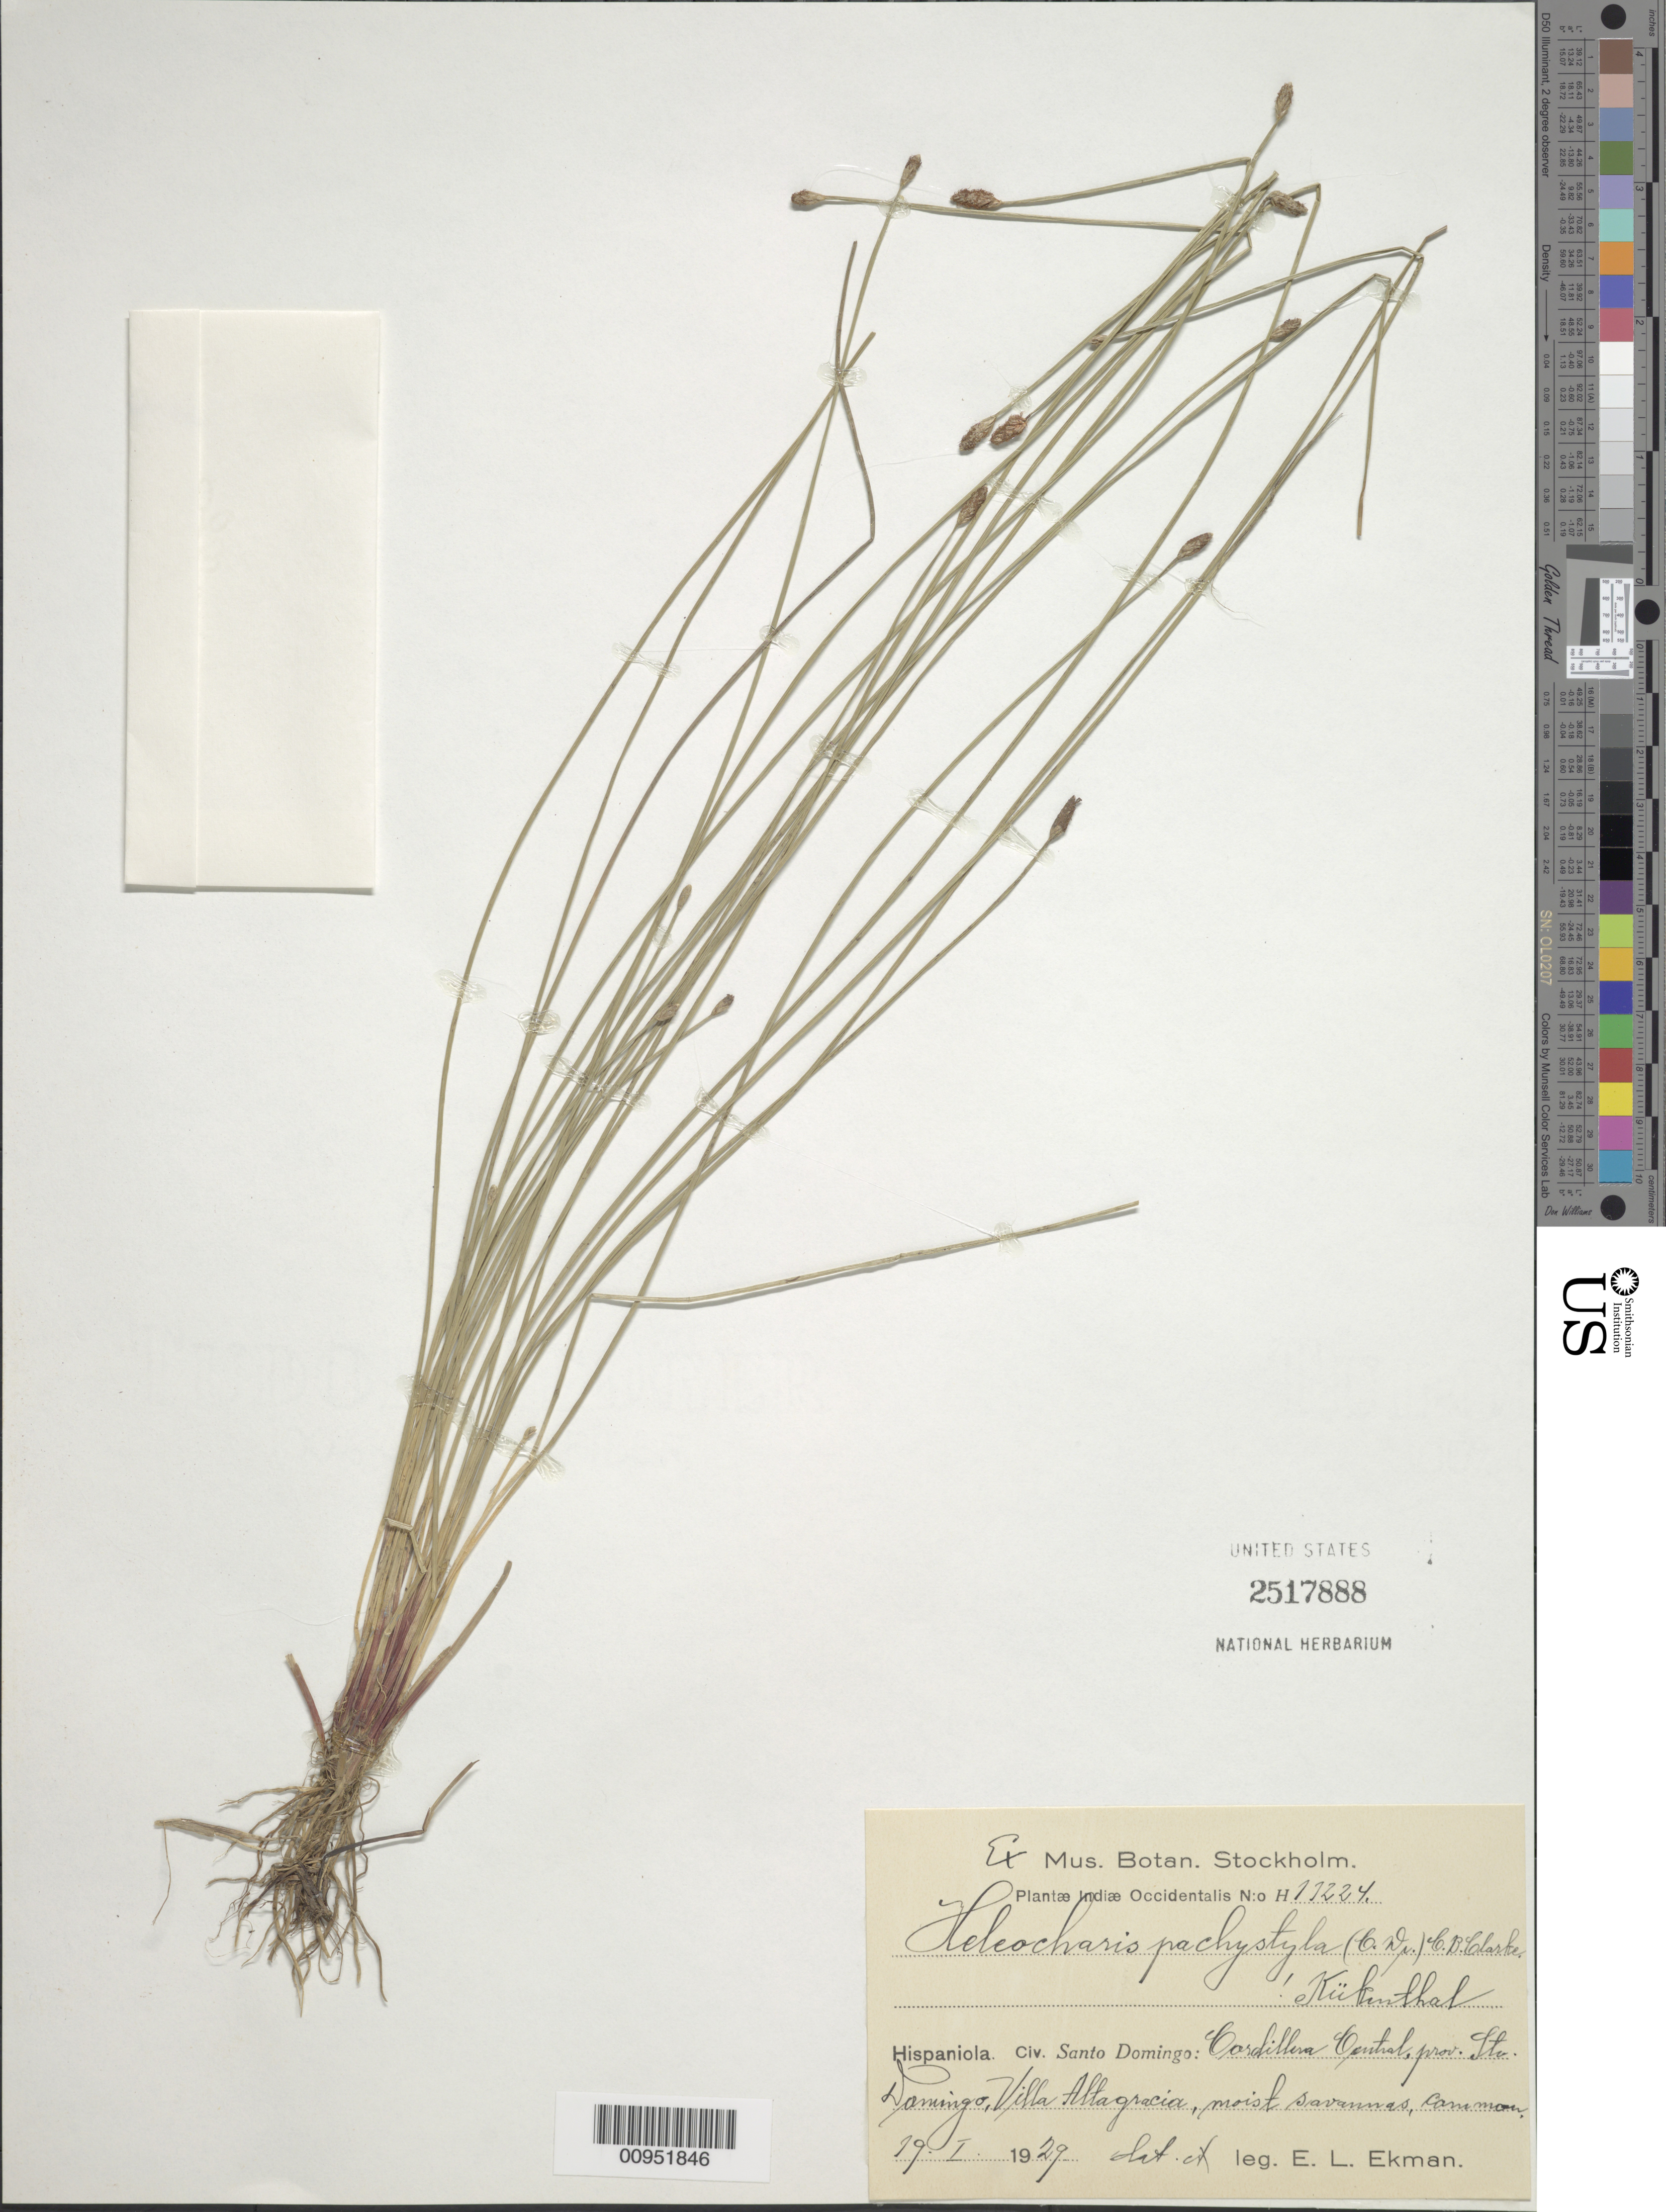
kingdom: Plantae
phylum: Tracheophyta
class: Liliopsida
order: Poales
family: Cyperaceae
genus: Eleocharis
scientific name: Eleocharis pachystyla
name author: (C. Wright) C.B. Clarke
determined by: Kükenthal, G.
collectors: E. L. Ekman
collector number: H 11224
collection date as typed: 19 Jan 1929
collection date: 1929-01-19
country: Dominican Republic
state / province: Santo Domingo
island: Hispaniola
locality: Cordillera Oriental, Villa Alta Gracia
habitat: Moist savannas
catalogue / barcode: US 2517888